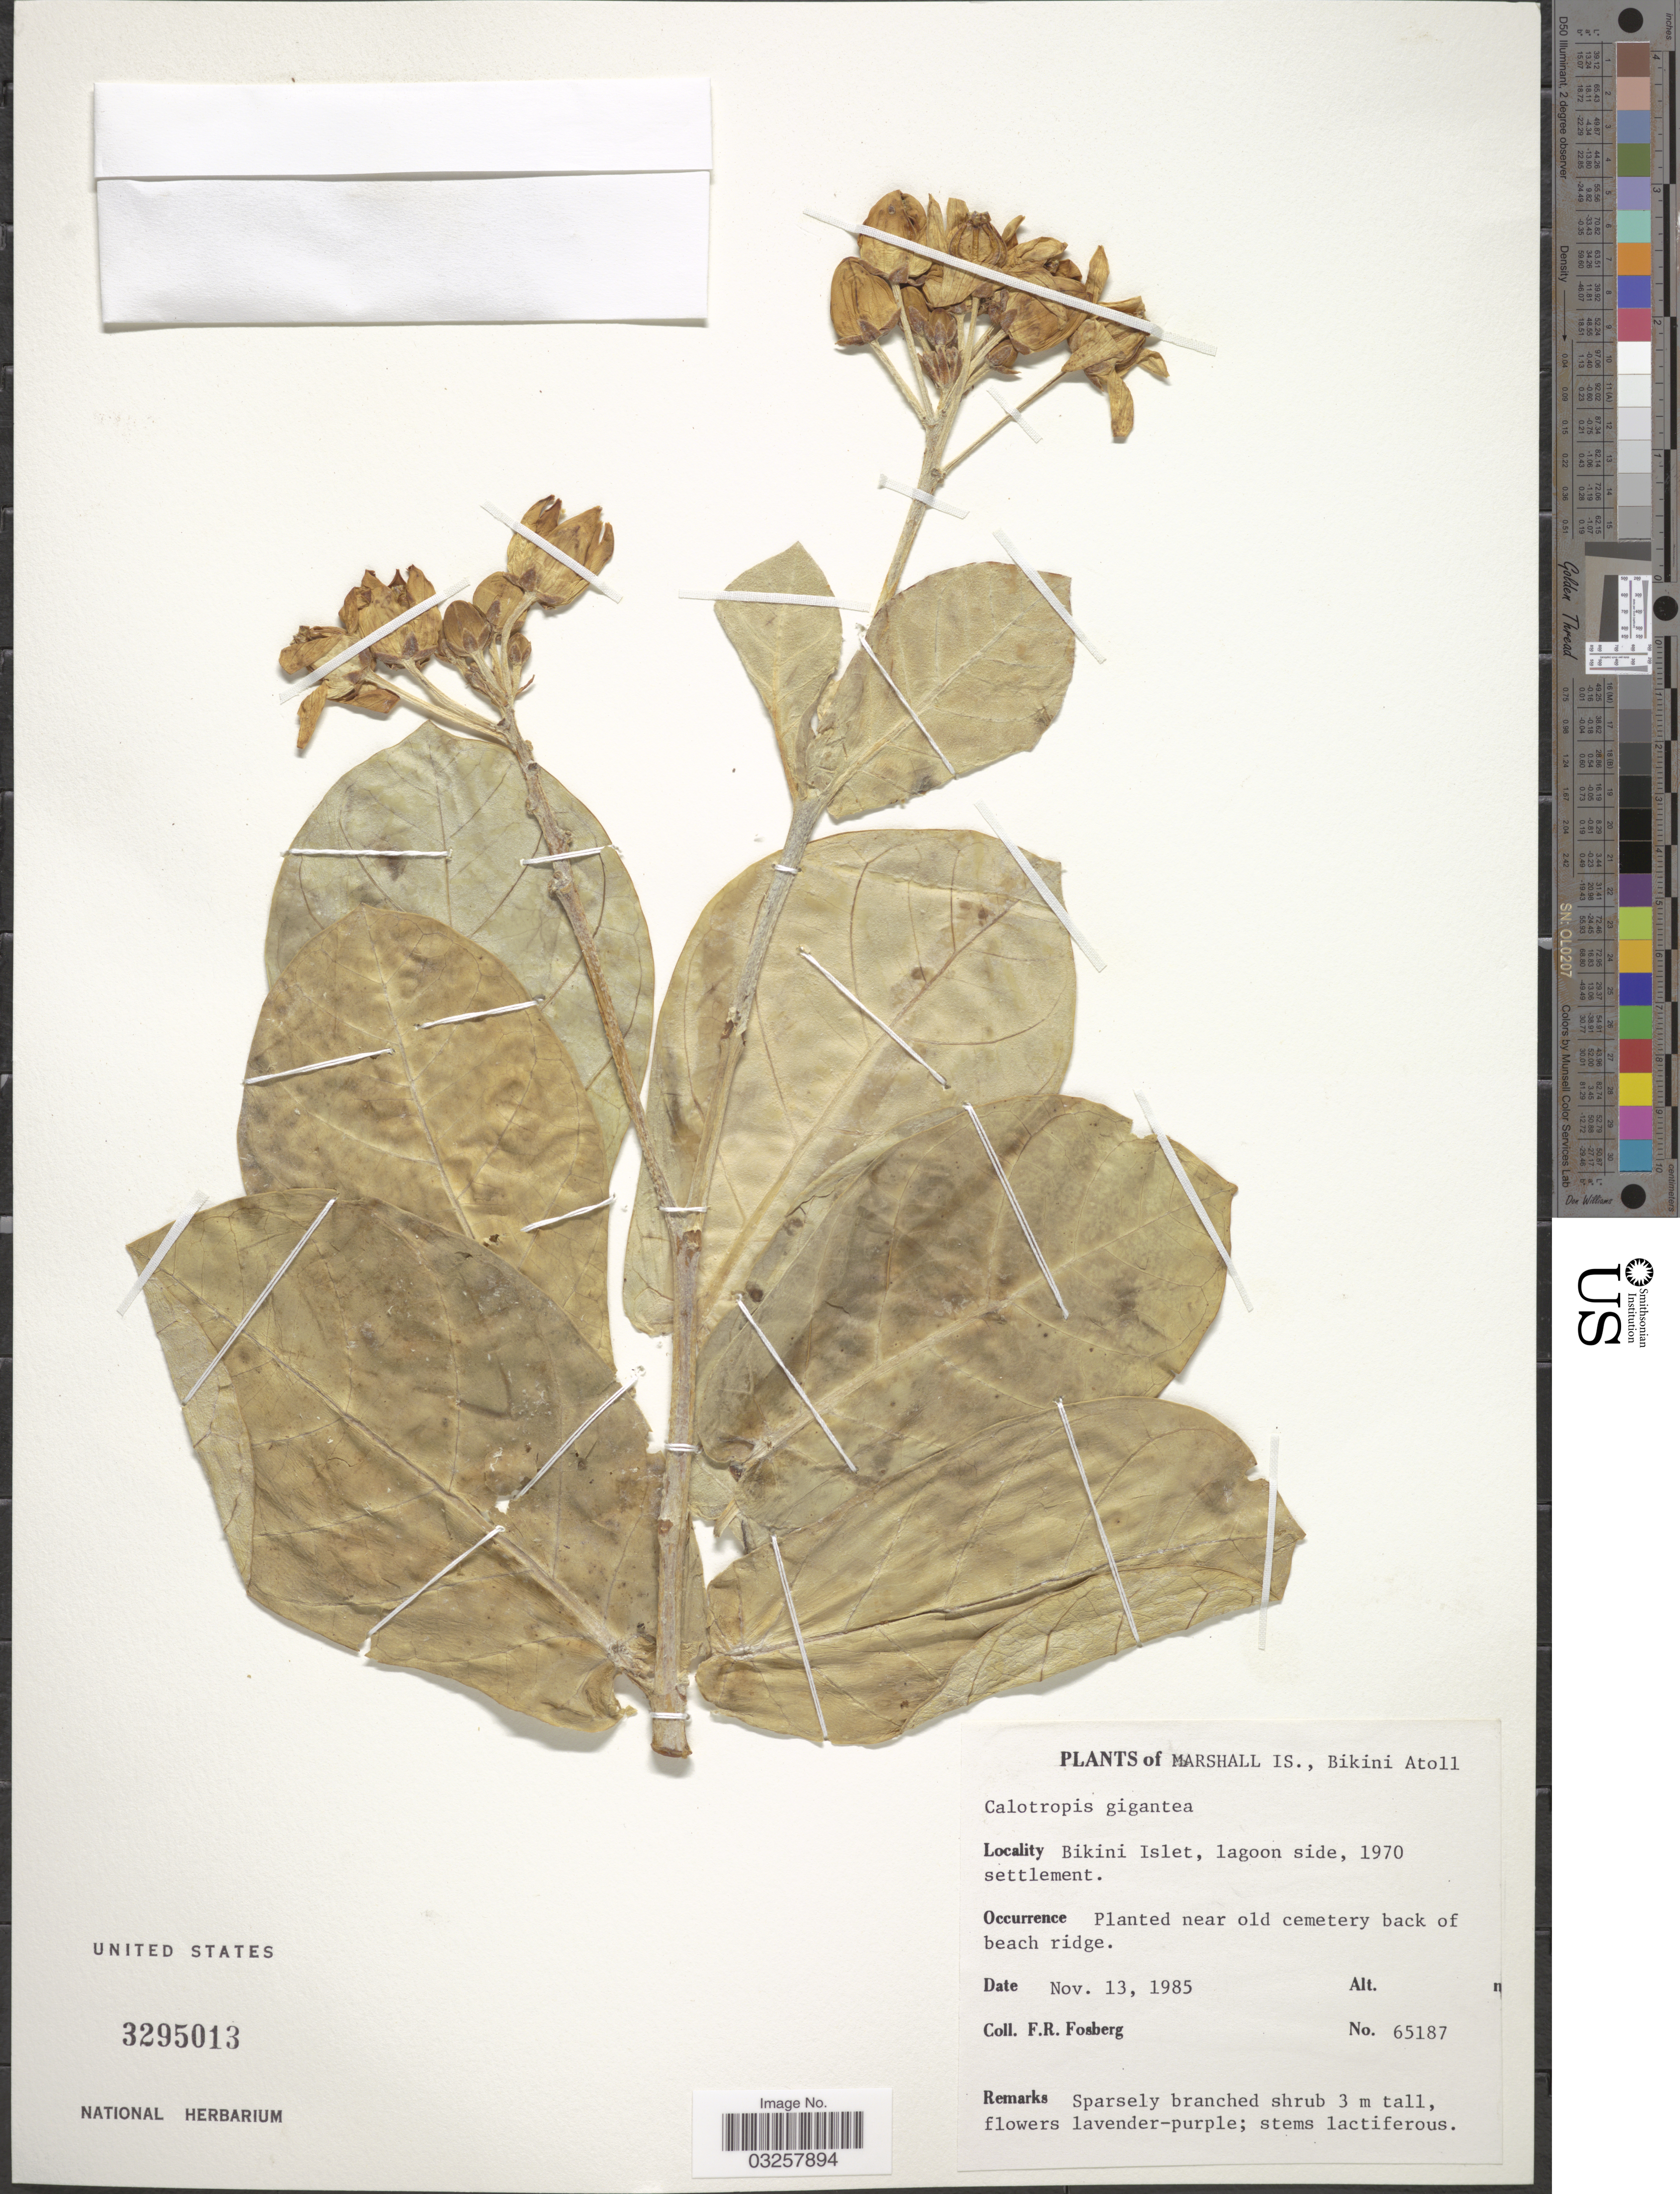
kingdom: Plantae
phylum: Tracheophyta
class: Magnoliopsida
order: Gentianales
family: Apocynaceae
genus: Calotropis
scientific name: Calotropis gigantea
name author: (L.) W.T. Aiton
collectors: F. R. Fosberg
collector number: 65187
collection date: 1985-11-13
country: Marshall Islands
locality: Marshall Is., Bikini Atoll. Bikini Islet, lagoon side, 1970 settlement. Near old cemetery back of beach ridge.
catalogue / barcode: US 3295013